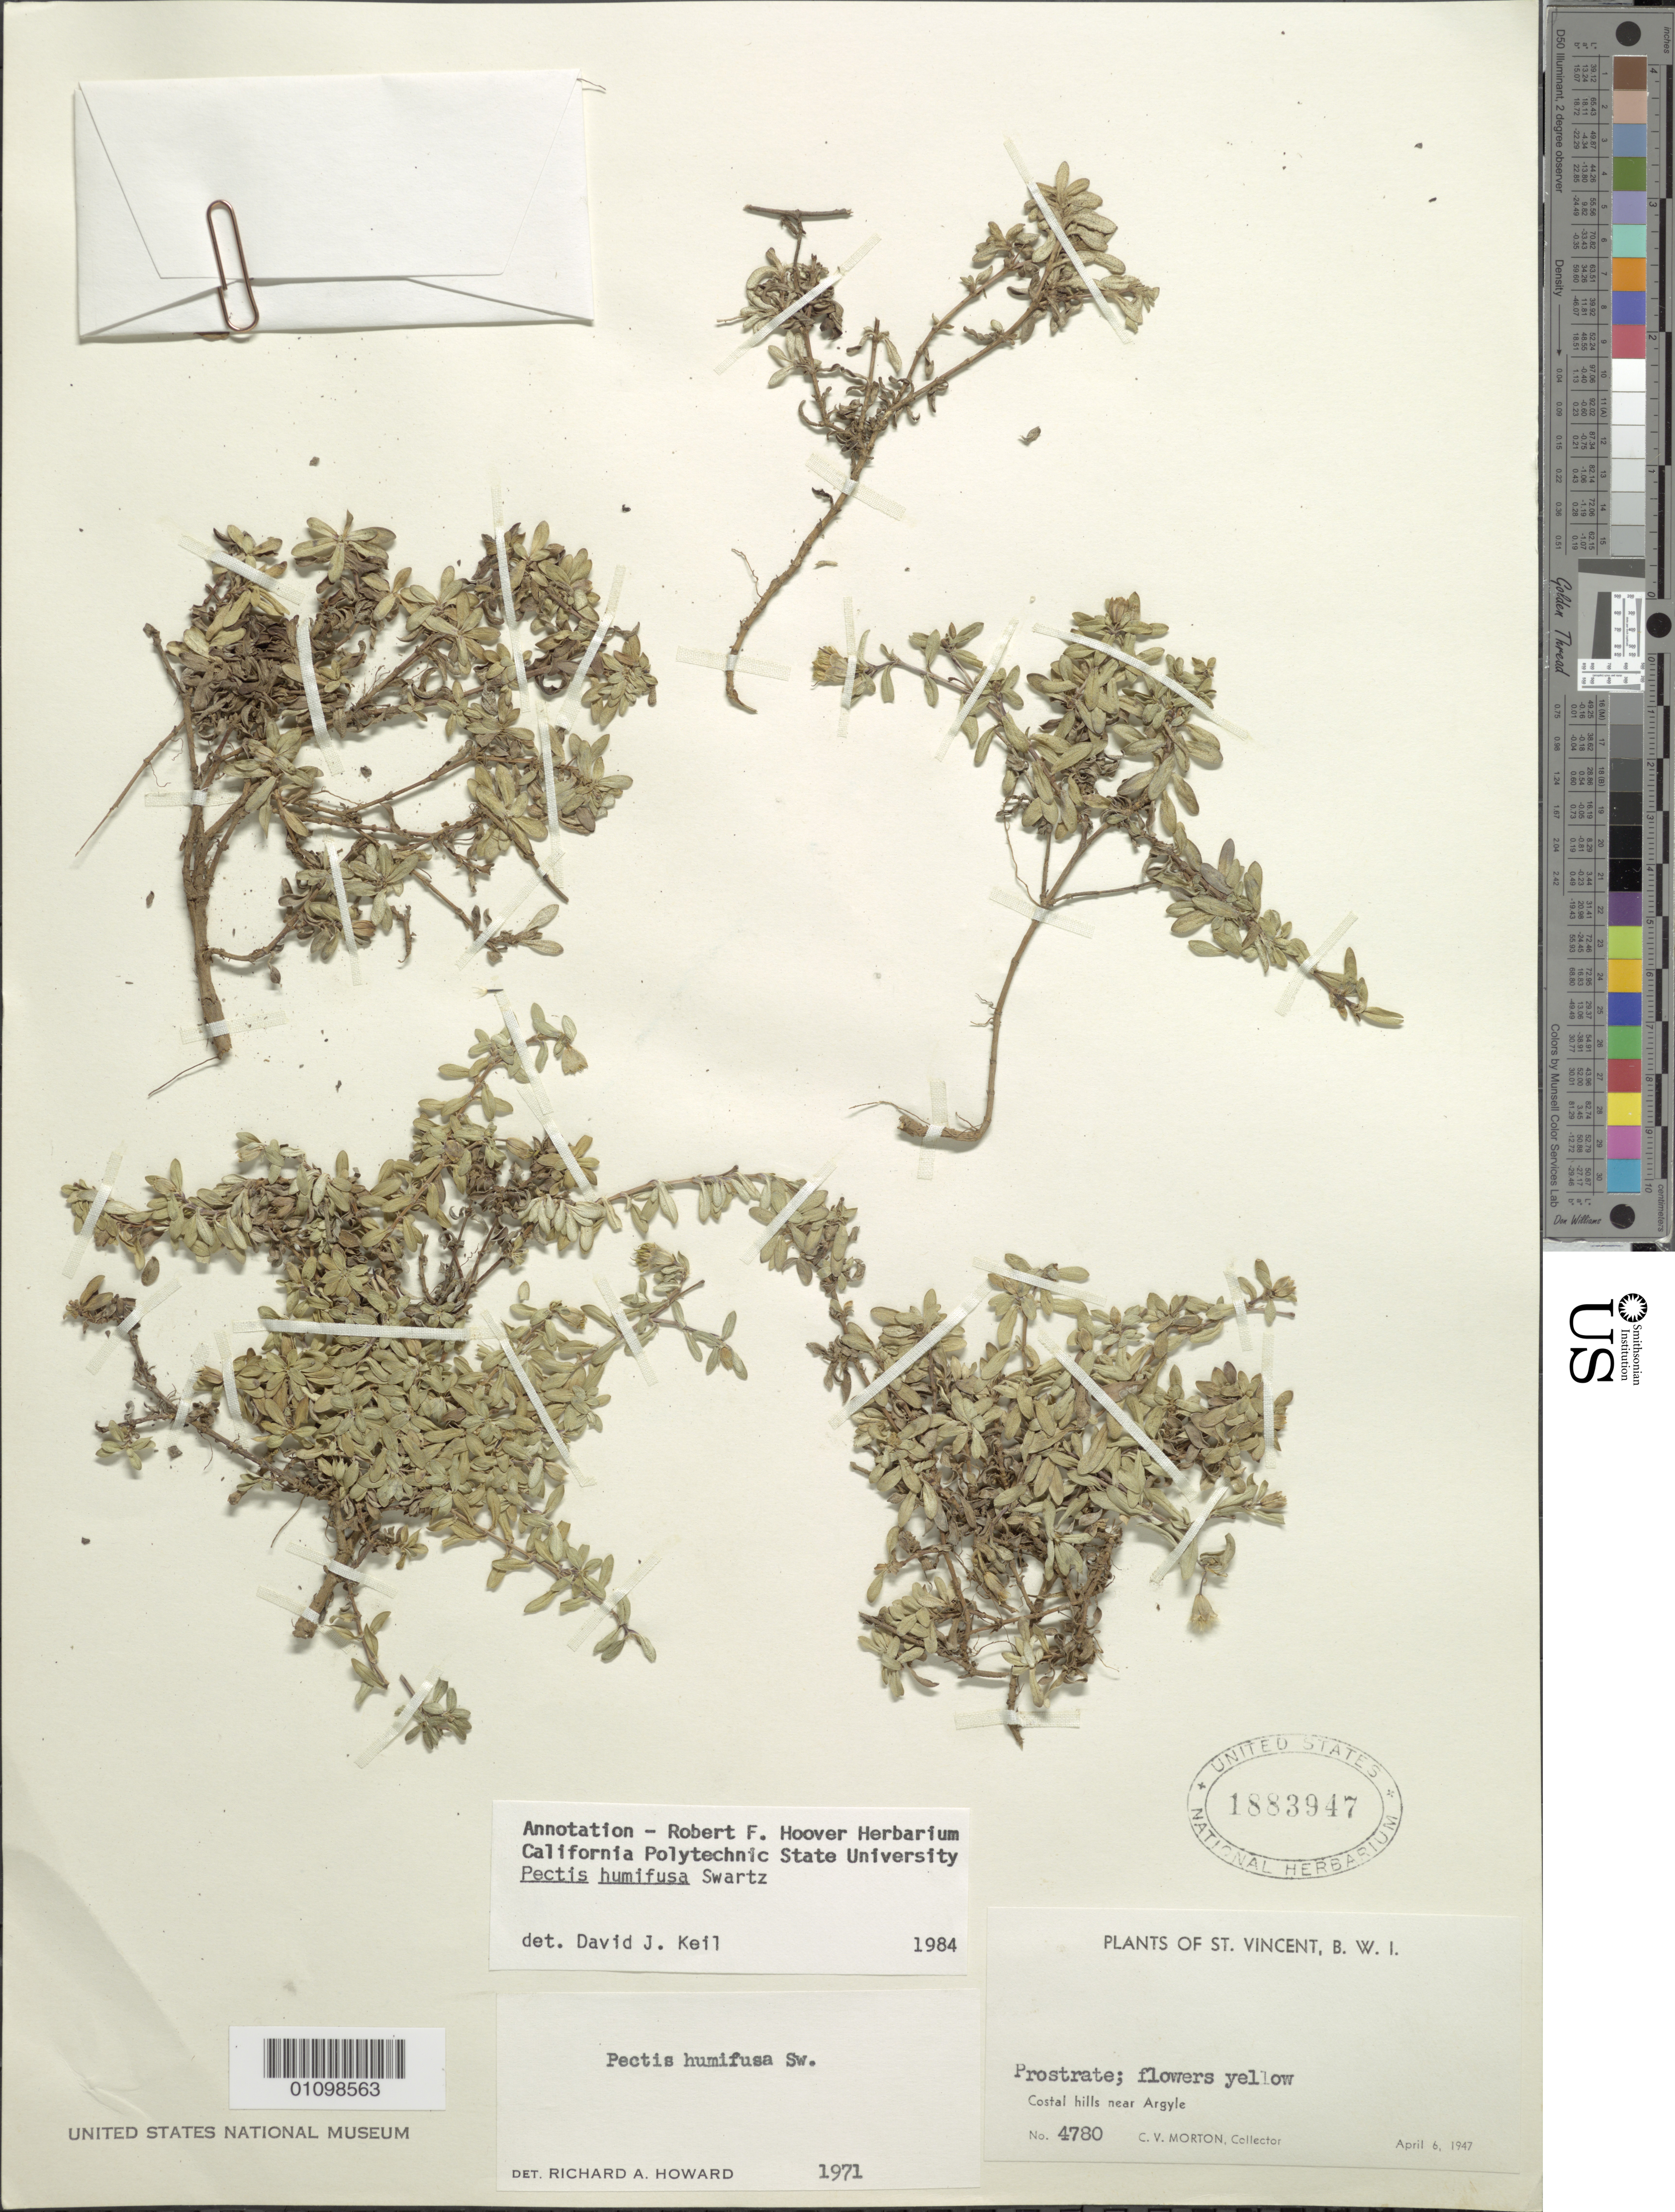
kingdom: Plantae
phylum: Tracheophyta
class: Magnoliopsida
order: Asterales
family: Asteraceae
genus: Pectis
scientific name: Pectis humifusa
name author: Sw.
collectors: C. V. Morton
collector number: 4780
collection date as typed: Apr 1947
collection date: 1947-04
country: St. Vincent - Grenadines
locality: Coastal hills near Argyle.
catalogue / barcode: US 1883947